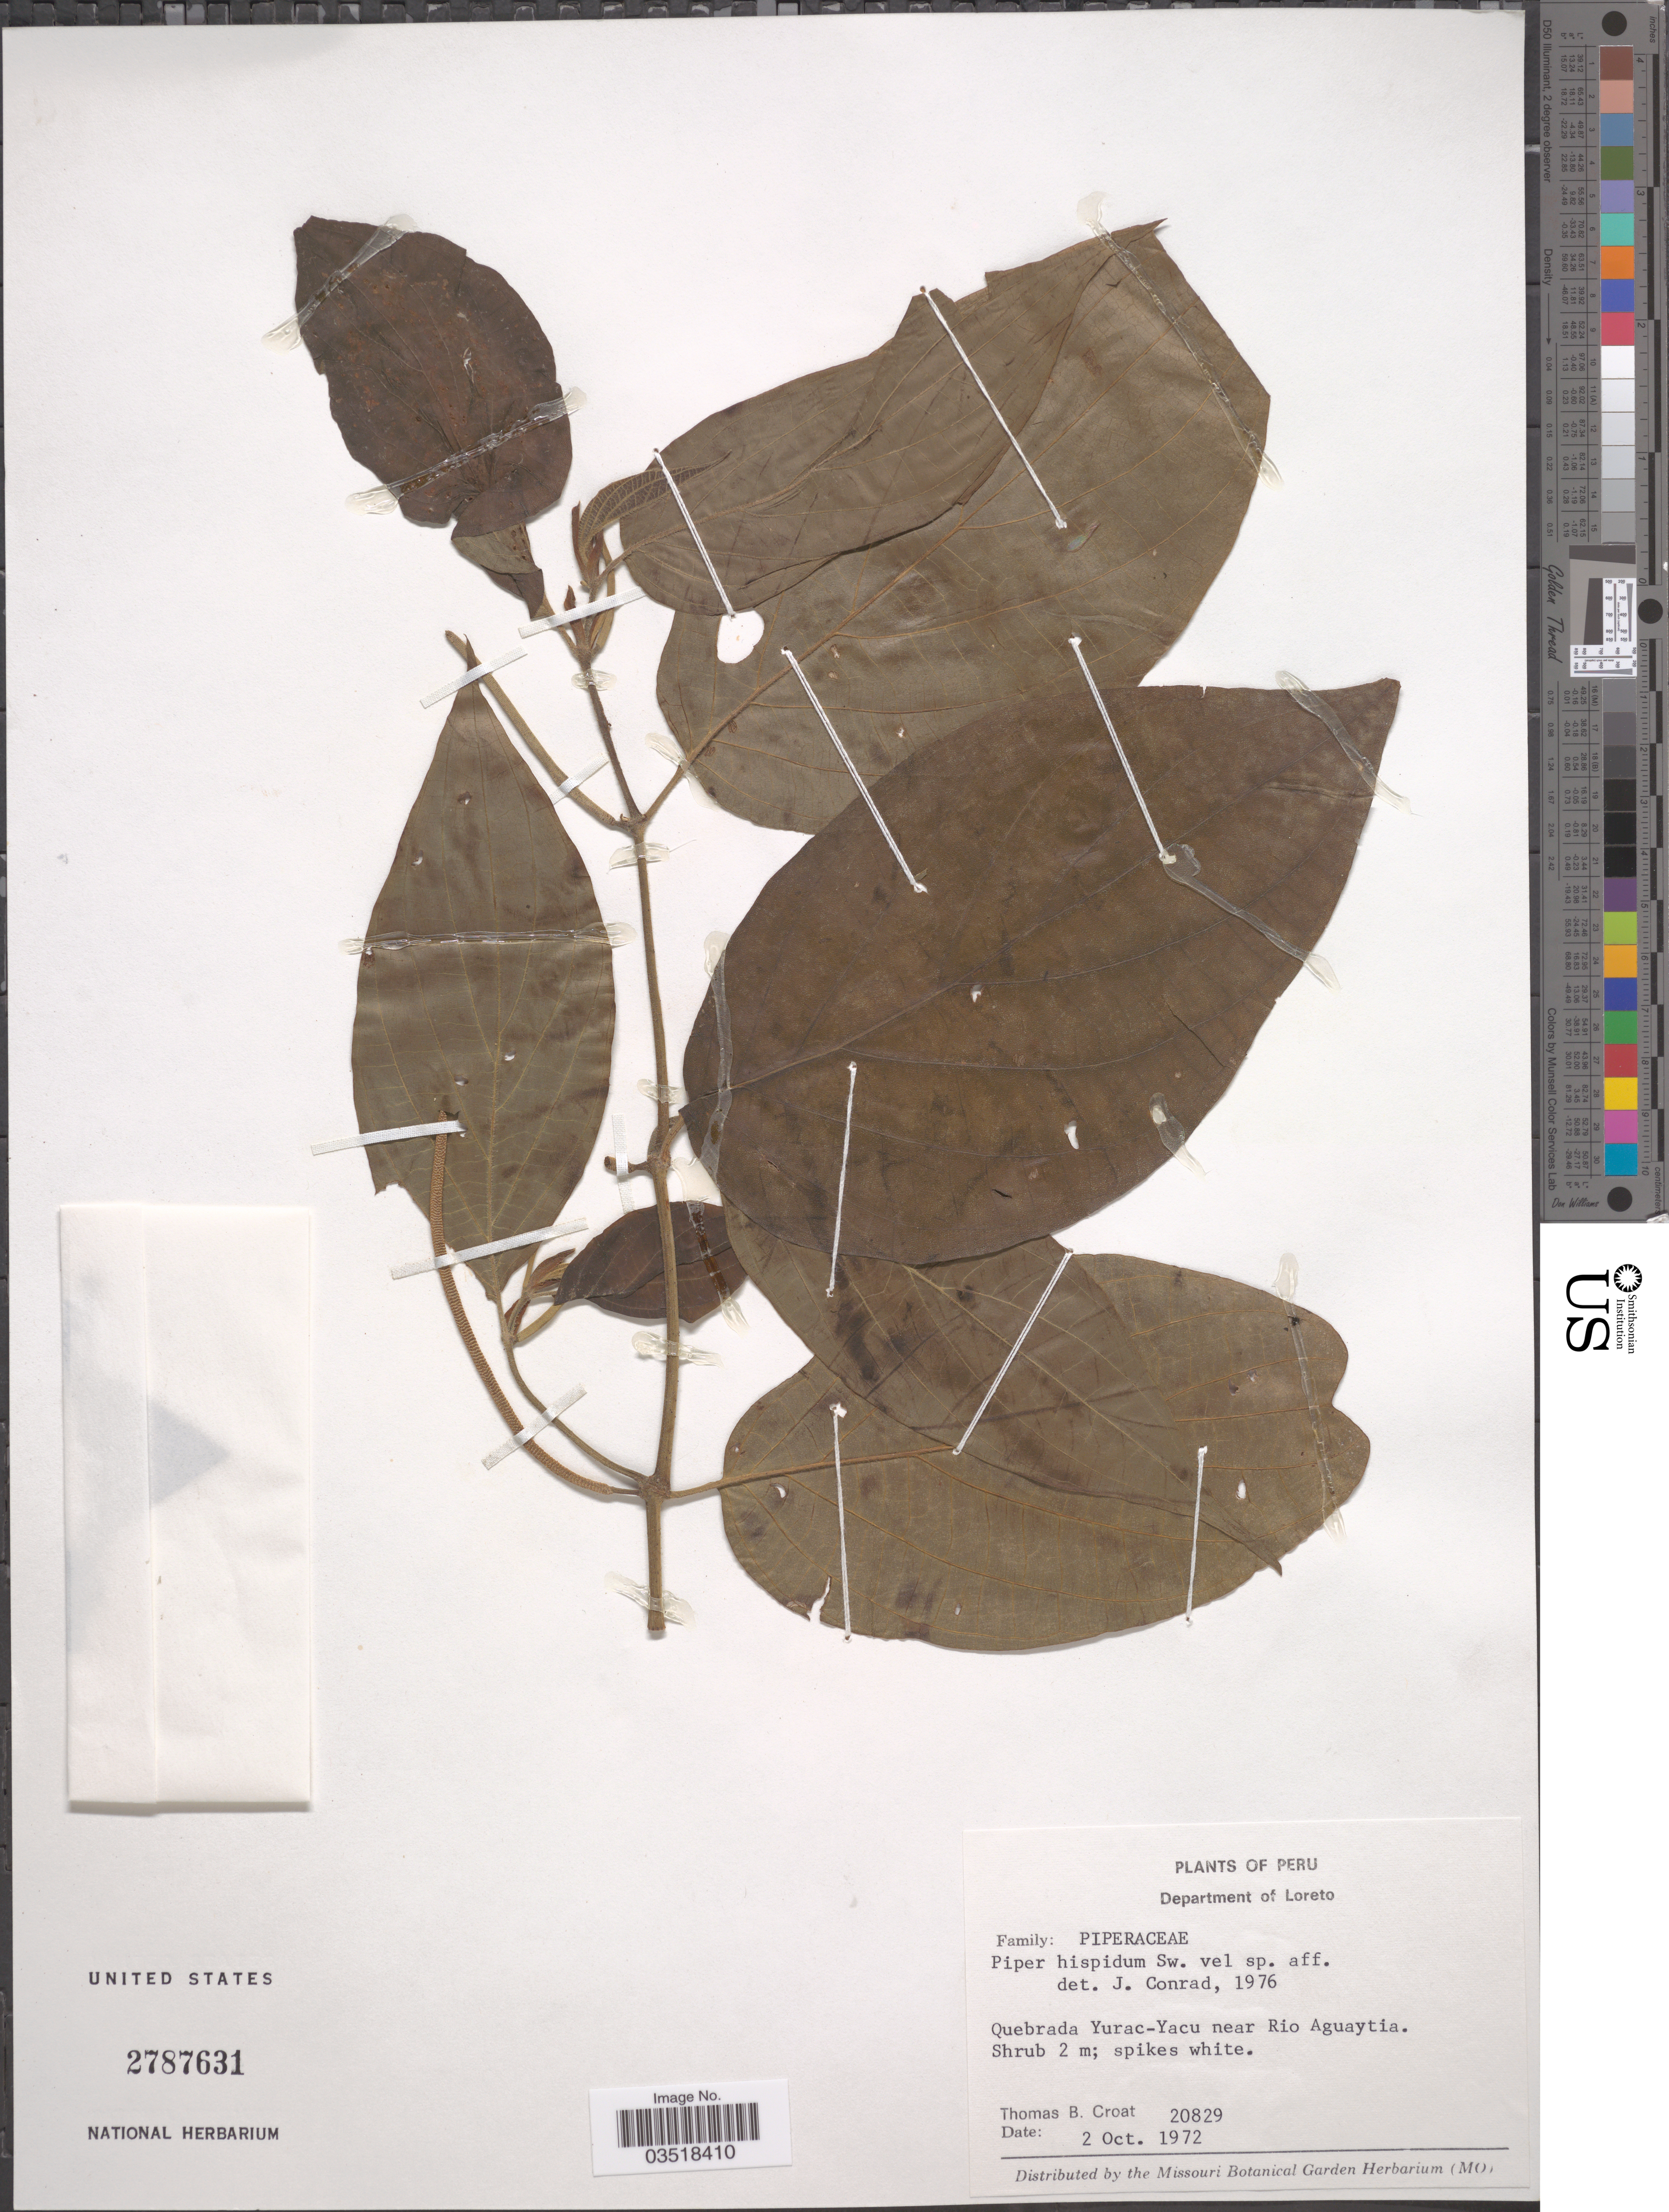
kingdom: Plantae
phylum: Tracheophyta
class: Magnoliopsida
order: Piperales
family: Piperaceae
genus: Piper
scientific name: Piper hispidum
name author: Sw.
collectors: T. B. Croat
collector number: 20829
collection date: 1972-10-02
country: Peru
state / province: Loreto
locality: Department of Loreto. Quebrada Yurac-Yacu near Rio Aguaytia.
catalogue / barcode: US 2787631